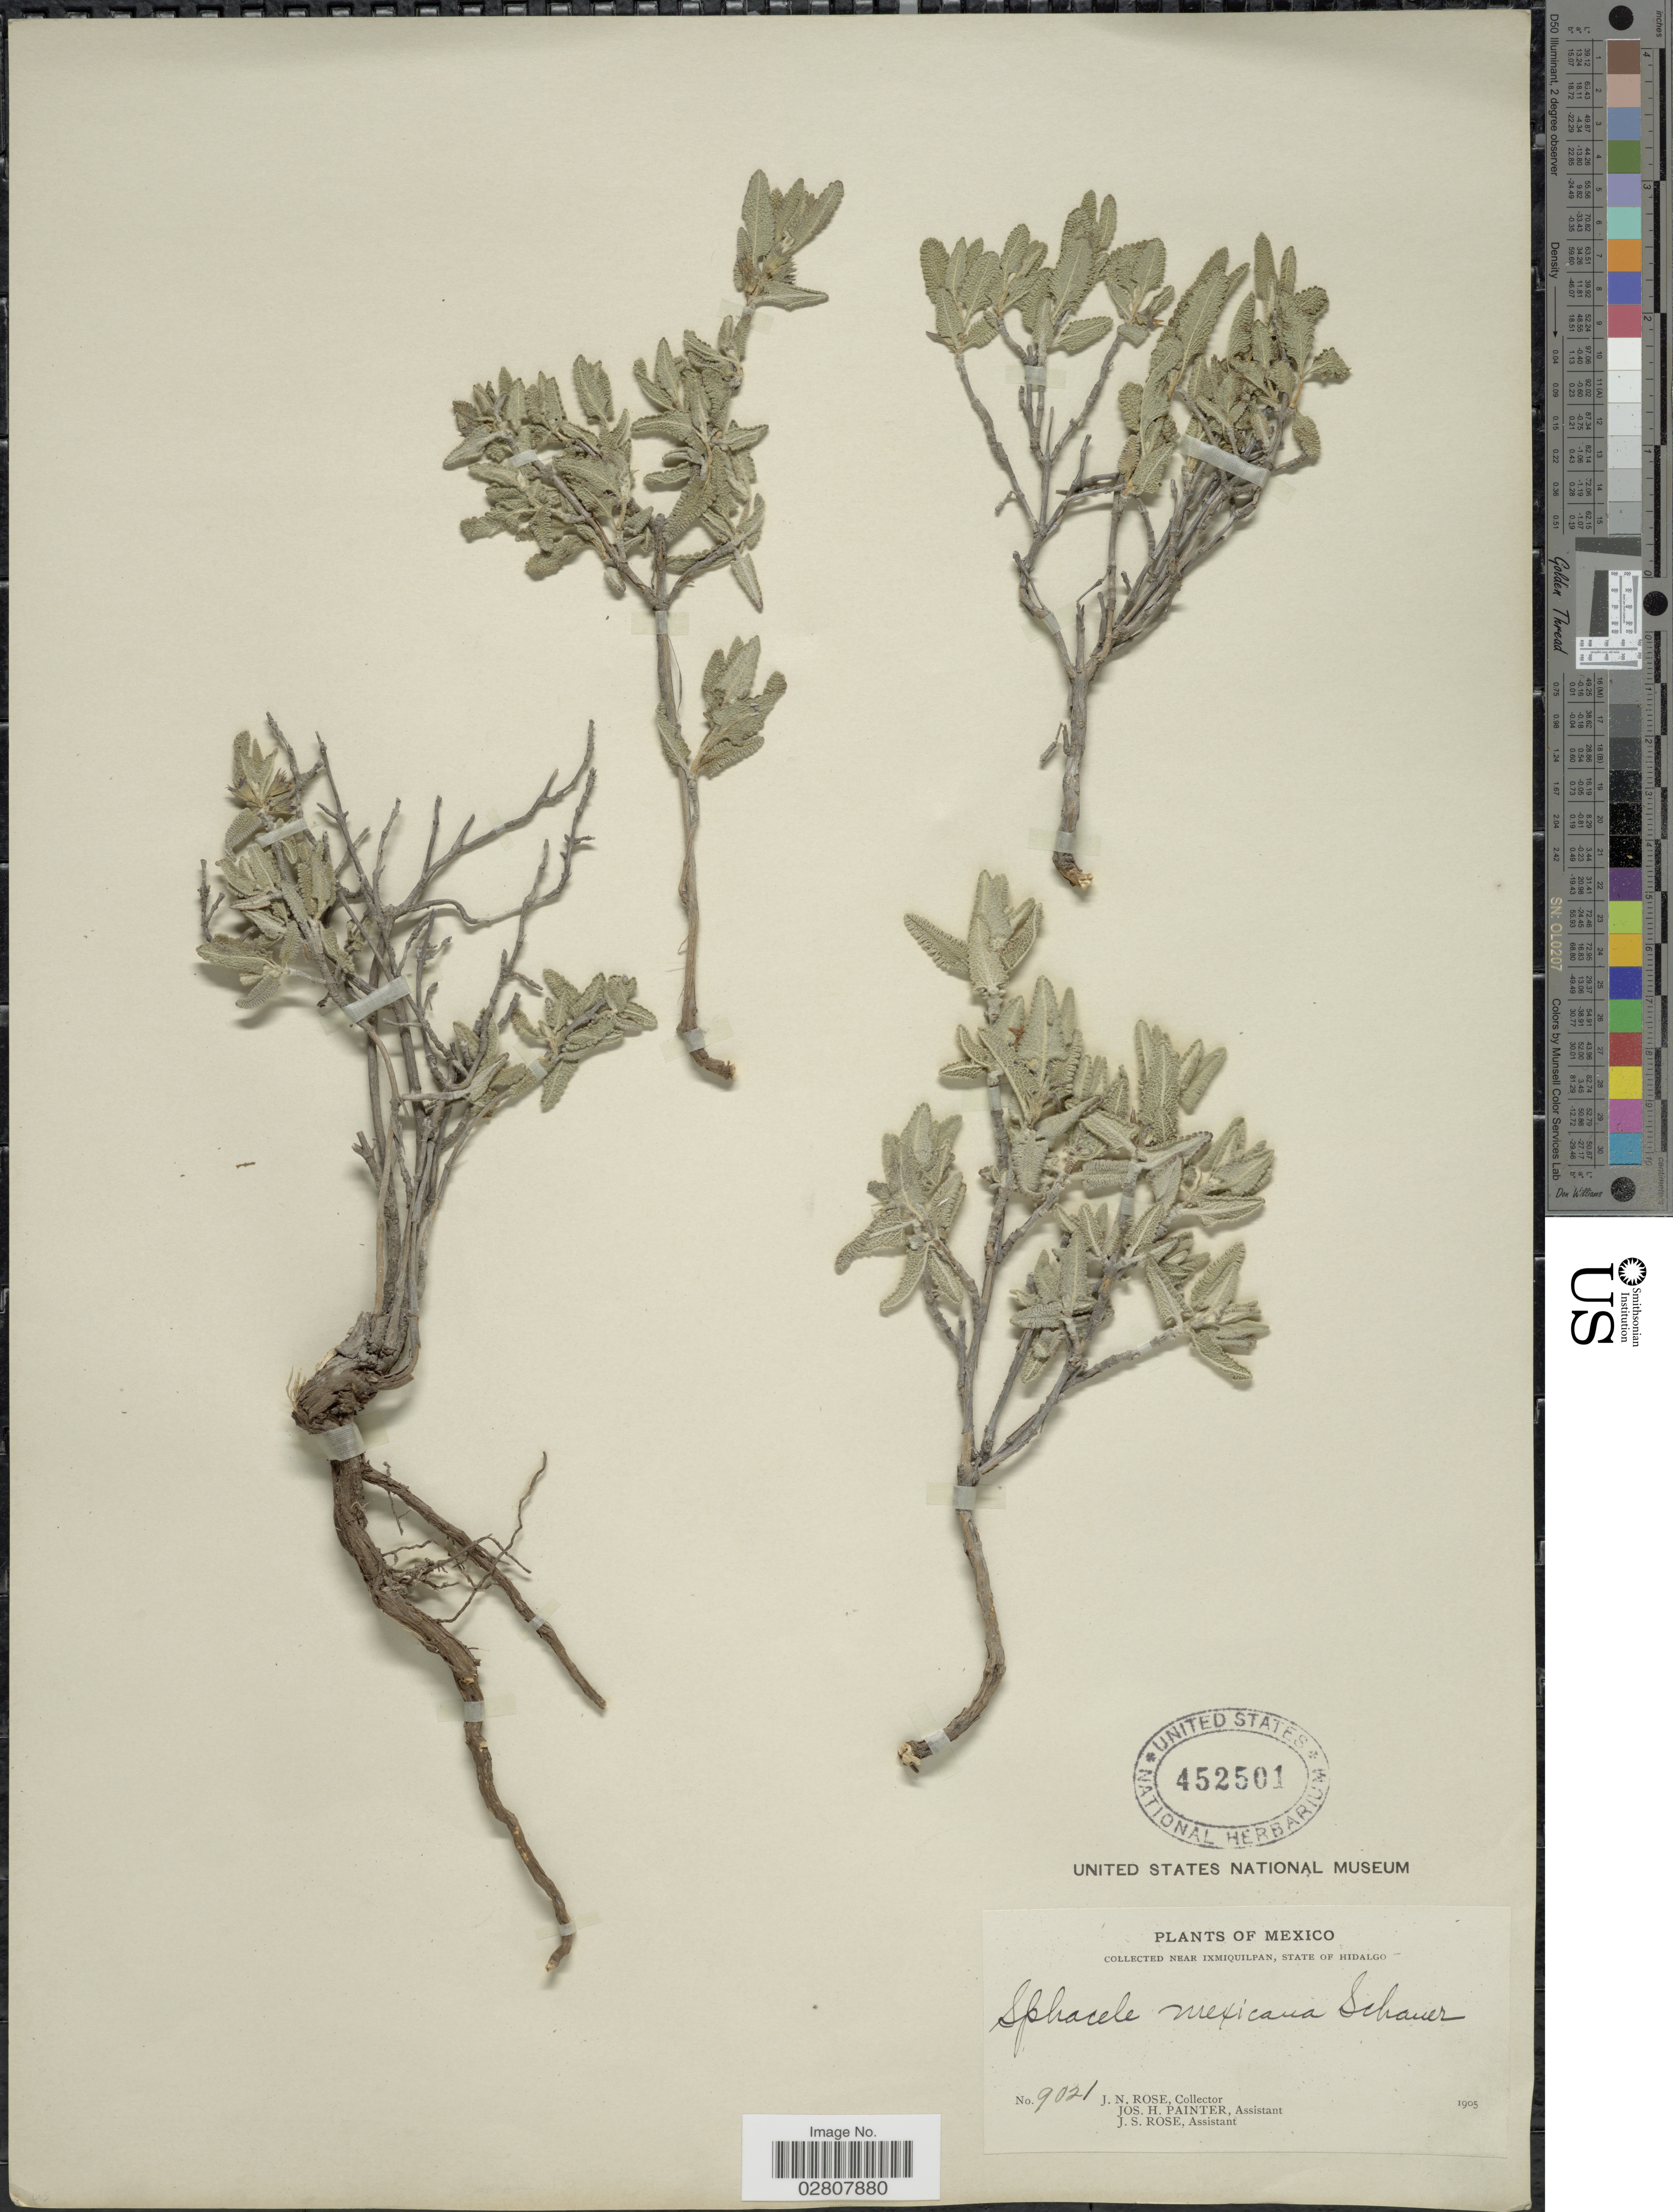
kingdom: Plantae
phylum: Tracheophyta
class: Magnoliopsida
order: Lamiales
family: Lamiaceae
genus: Lepechinia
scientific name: Lepechinia mexicana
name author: (S. Schauer) Epling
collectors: J. N. Rose, J. H. Painter & J. S. Rose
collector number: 9021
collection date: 1905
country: Mexico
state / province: Hidalgo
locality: Near Ixmiquilpan.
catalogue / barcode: US 452501